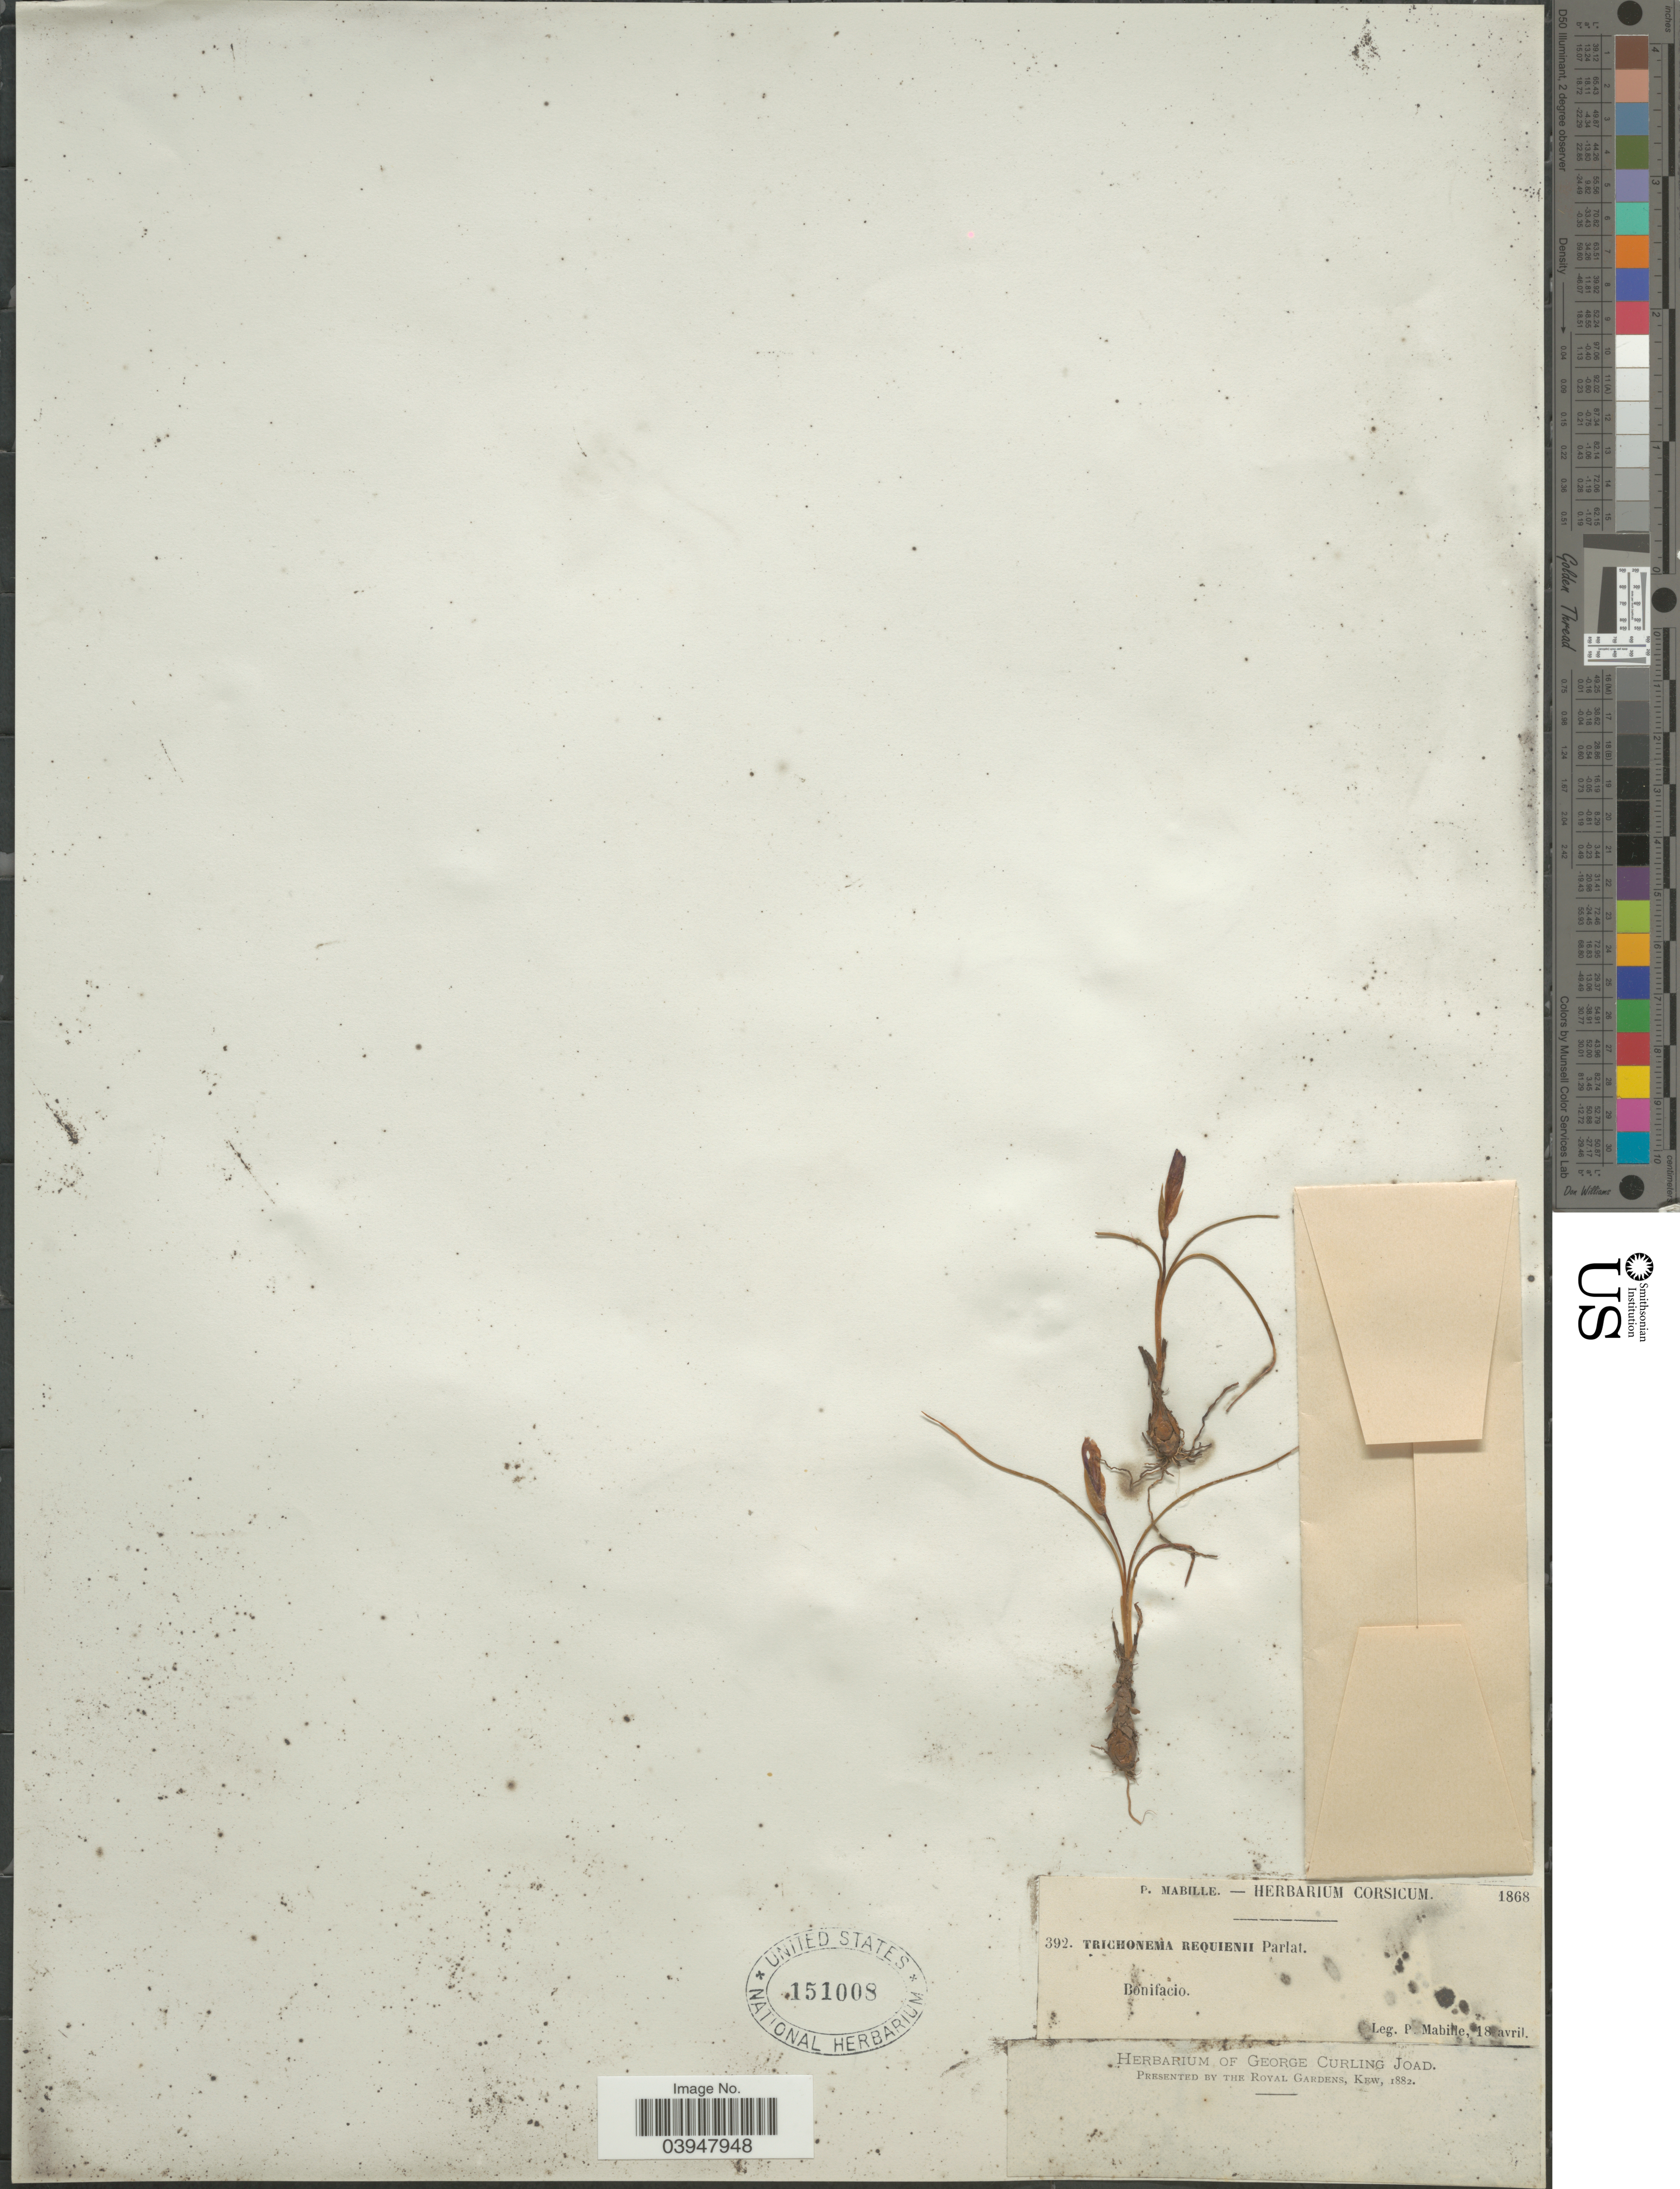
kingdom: Plantae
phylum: Tracheophyta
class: Liliopsida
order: Asparagales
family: Iridaceae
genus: Romulea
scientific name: Romulea requienii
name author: Parl.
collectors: P. Mabille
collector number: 392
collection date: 1868-04-18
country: France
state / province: Corsica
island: Corse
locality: Bonifacio.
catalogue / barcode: US 151008